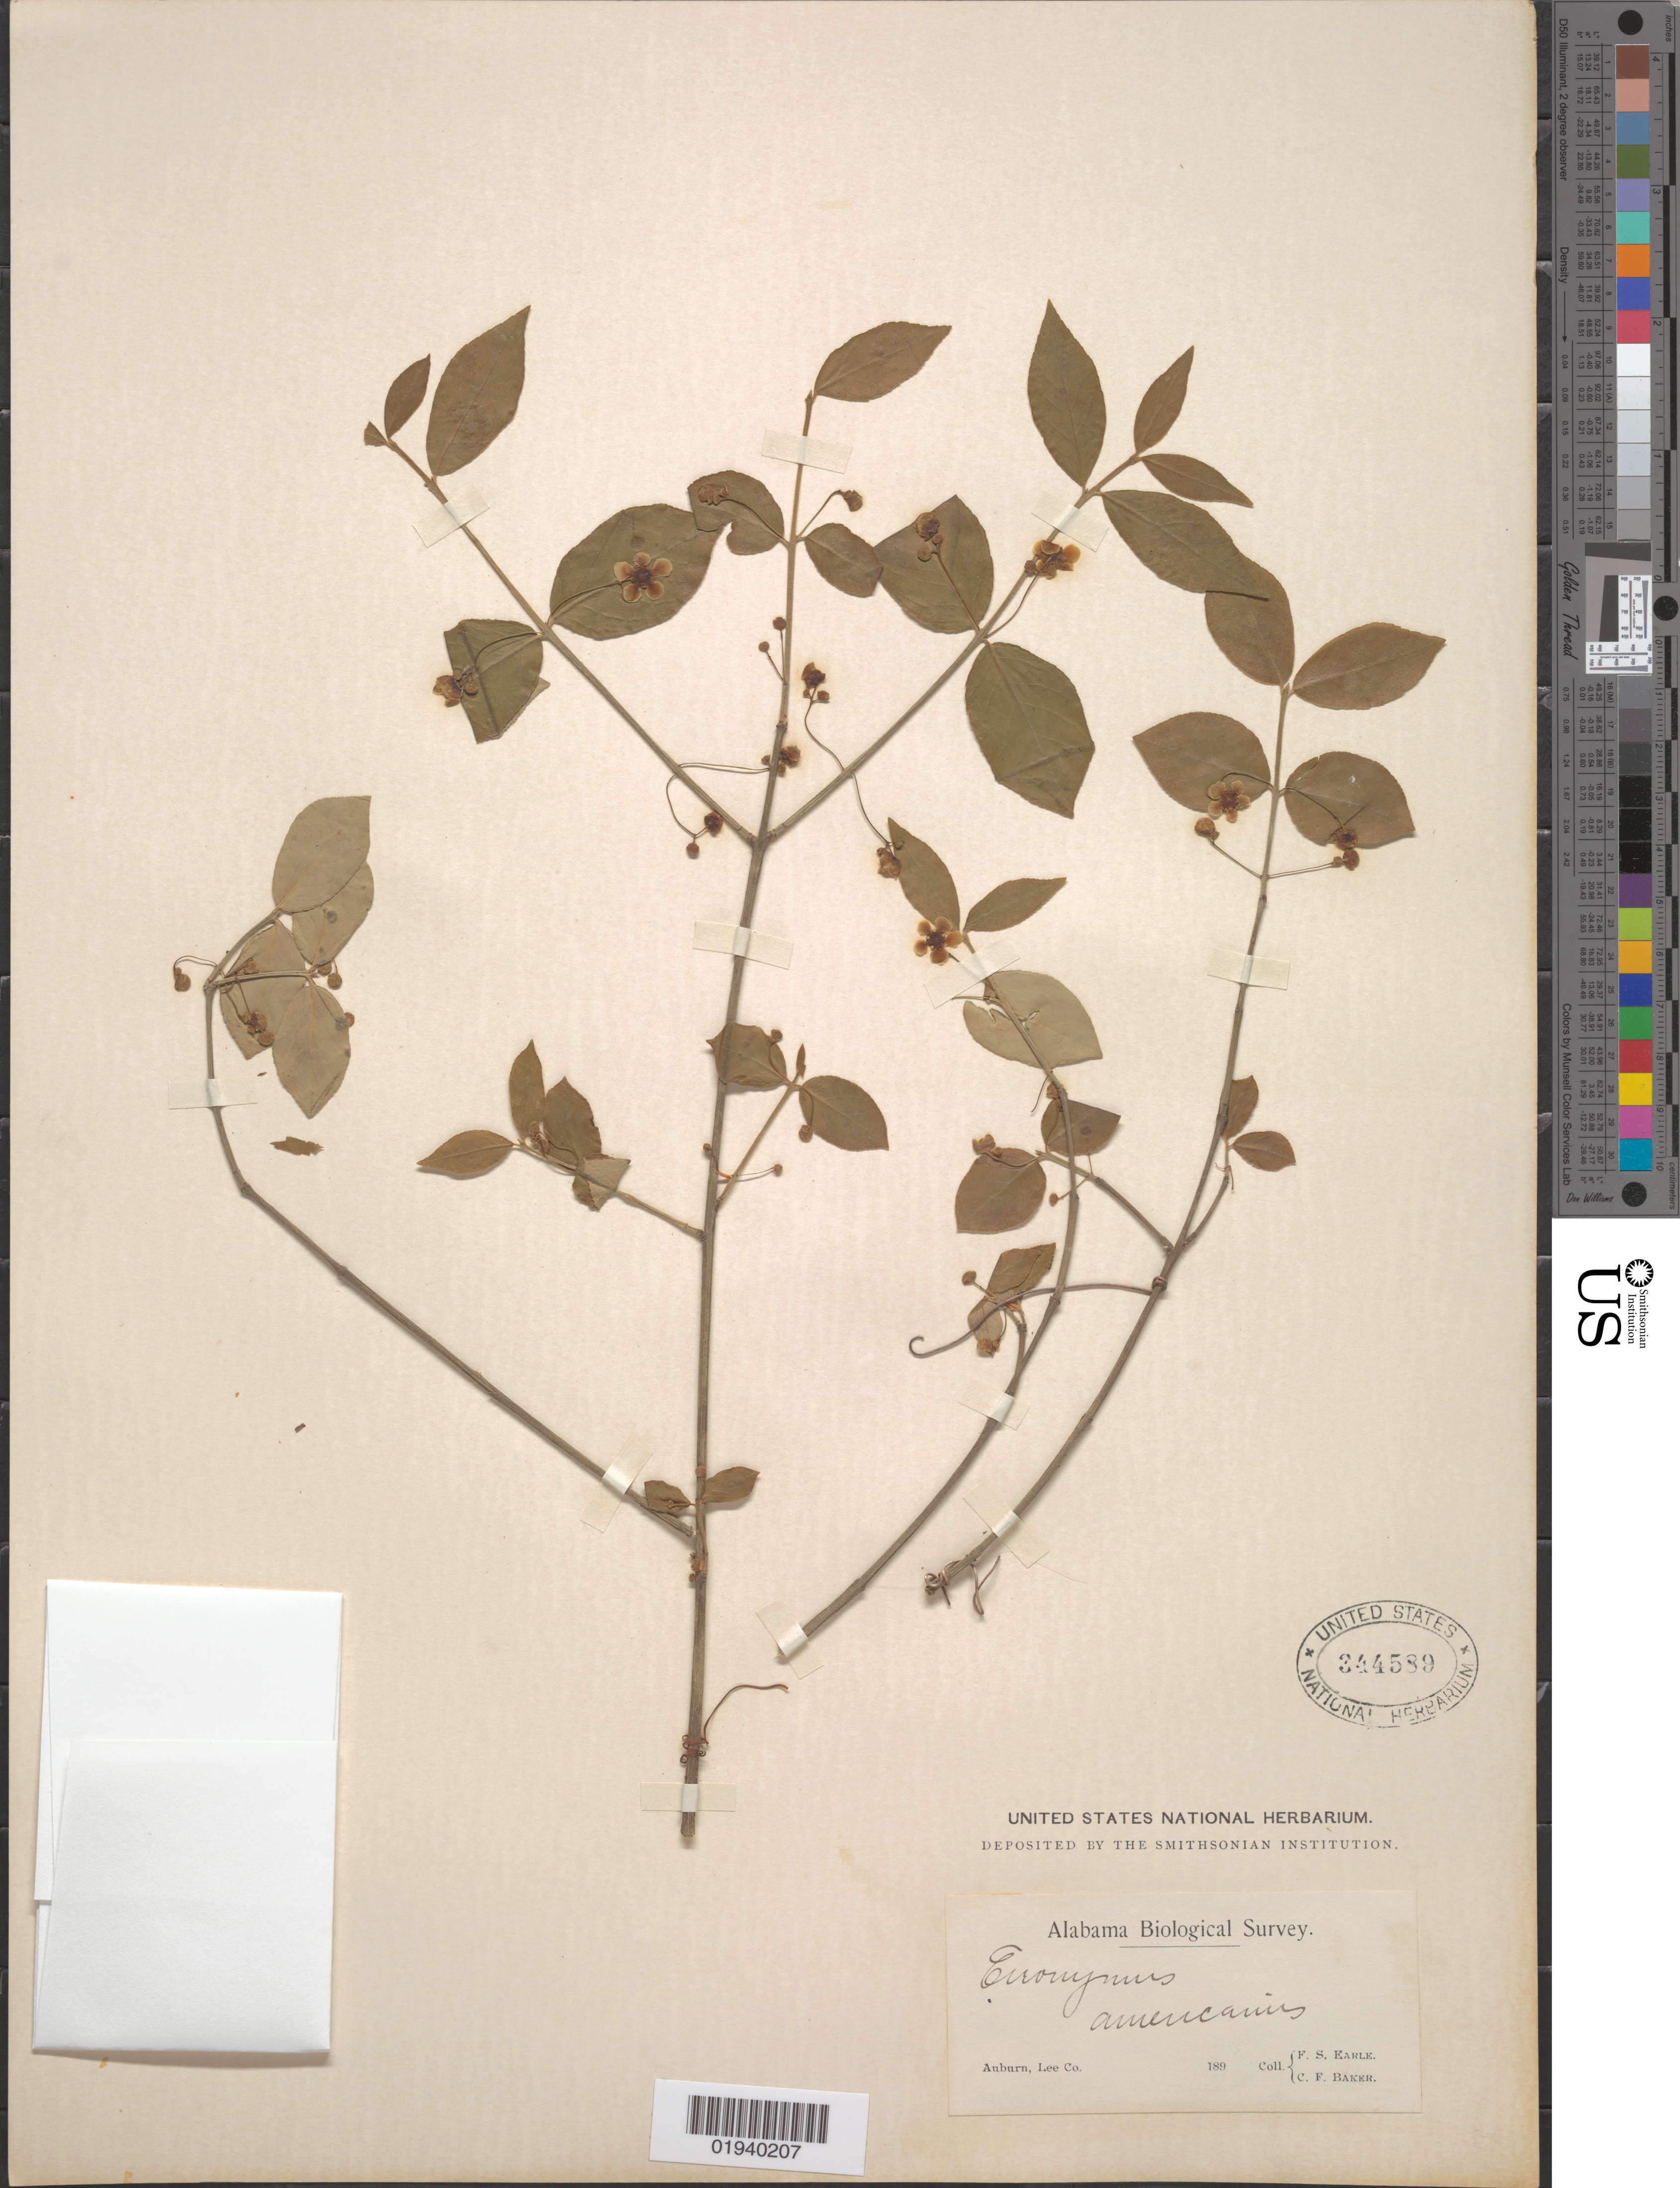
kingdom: Plantae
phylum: Tracheophyta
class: Magnoliopsida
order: Celastrales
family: Celastraceae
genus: Euonymus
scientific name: Euonymus americanus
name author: L.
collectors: F. S. Earle & C. F. Baker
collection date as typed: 189-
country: United States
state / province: Alabama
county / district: Lee County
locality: Auburn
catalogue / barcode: US 344589